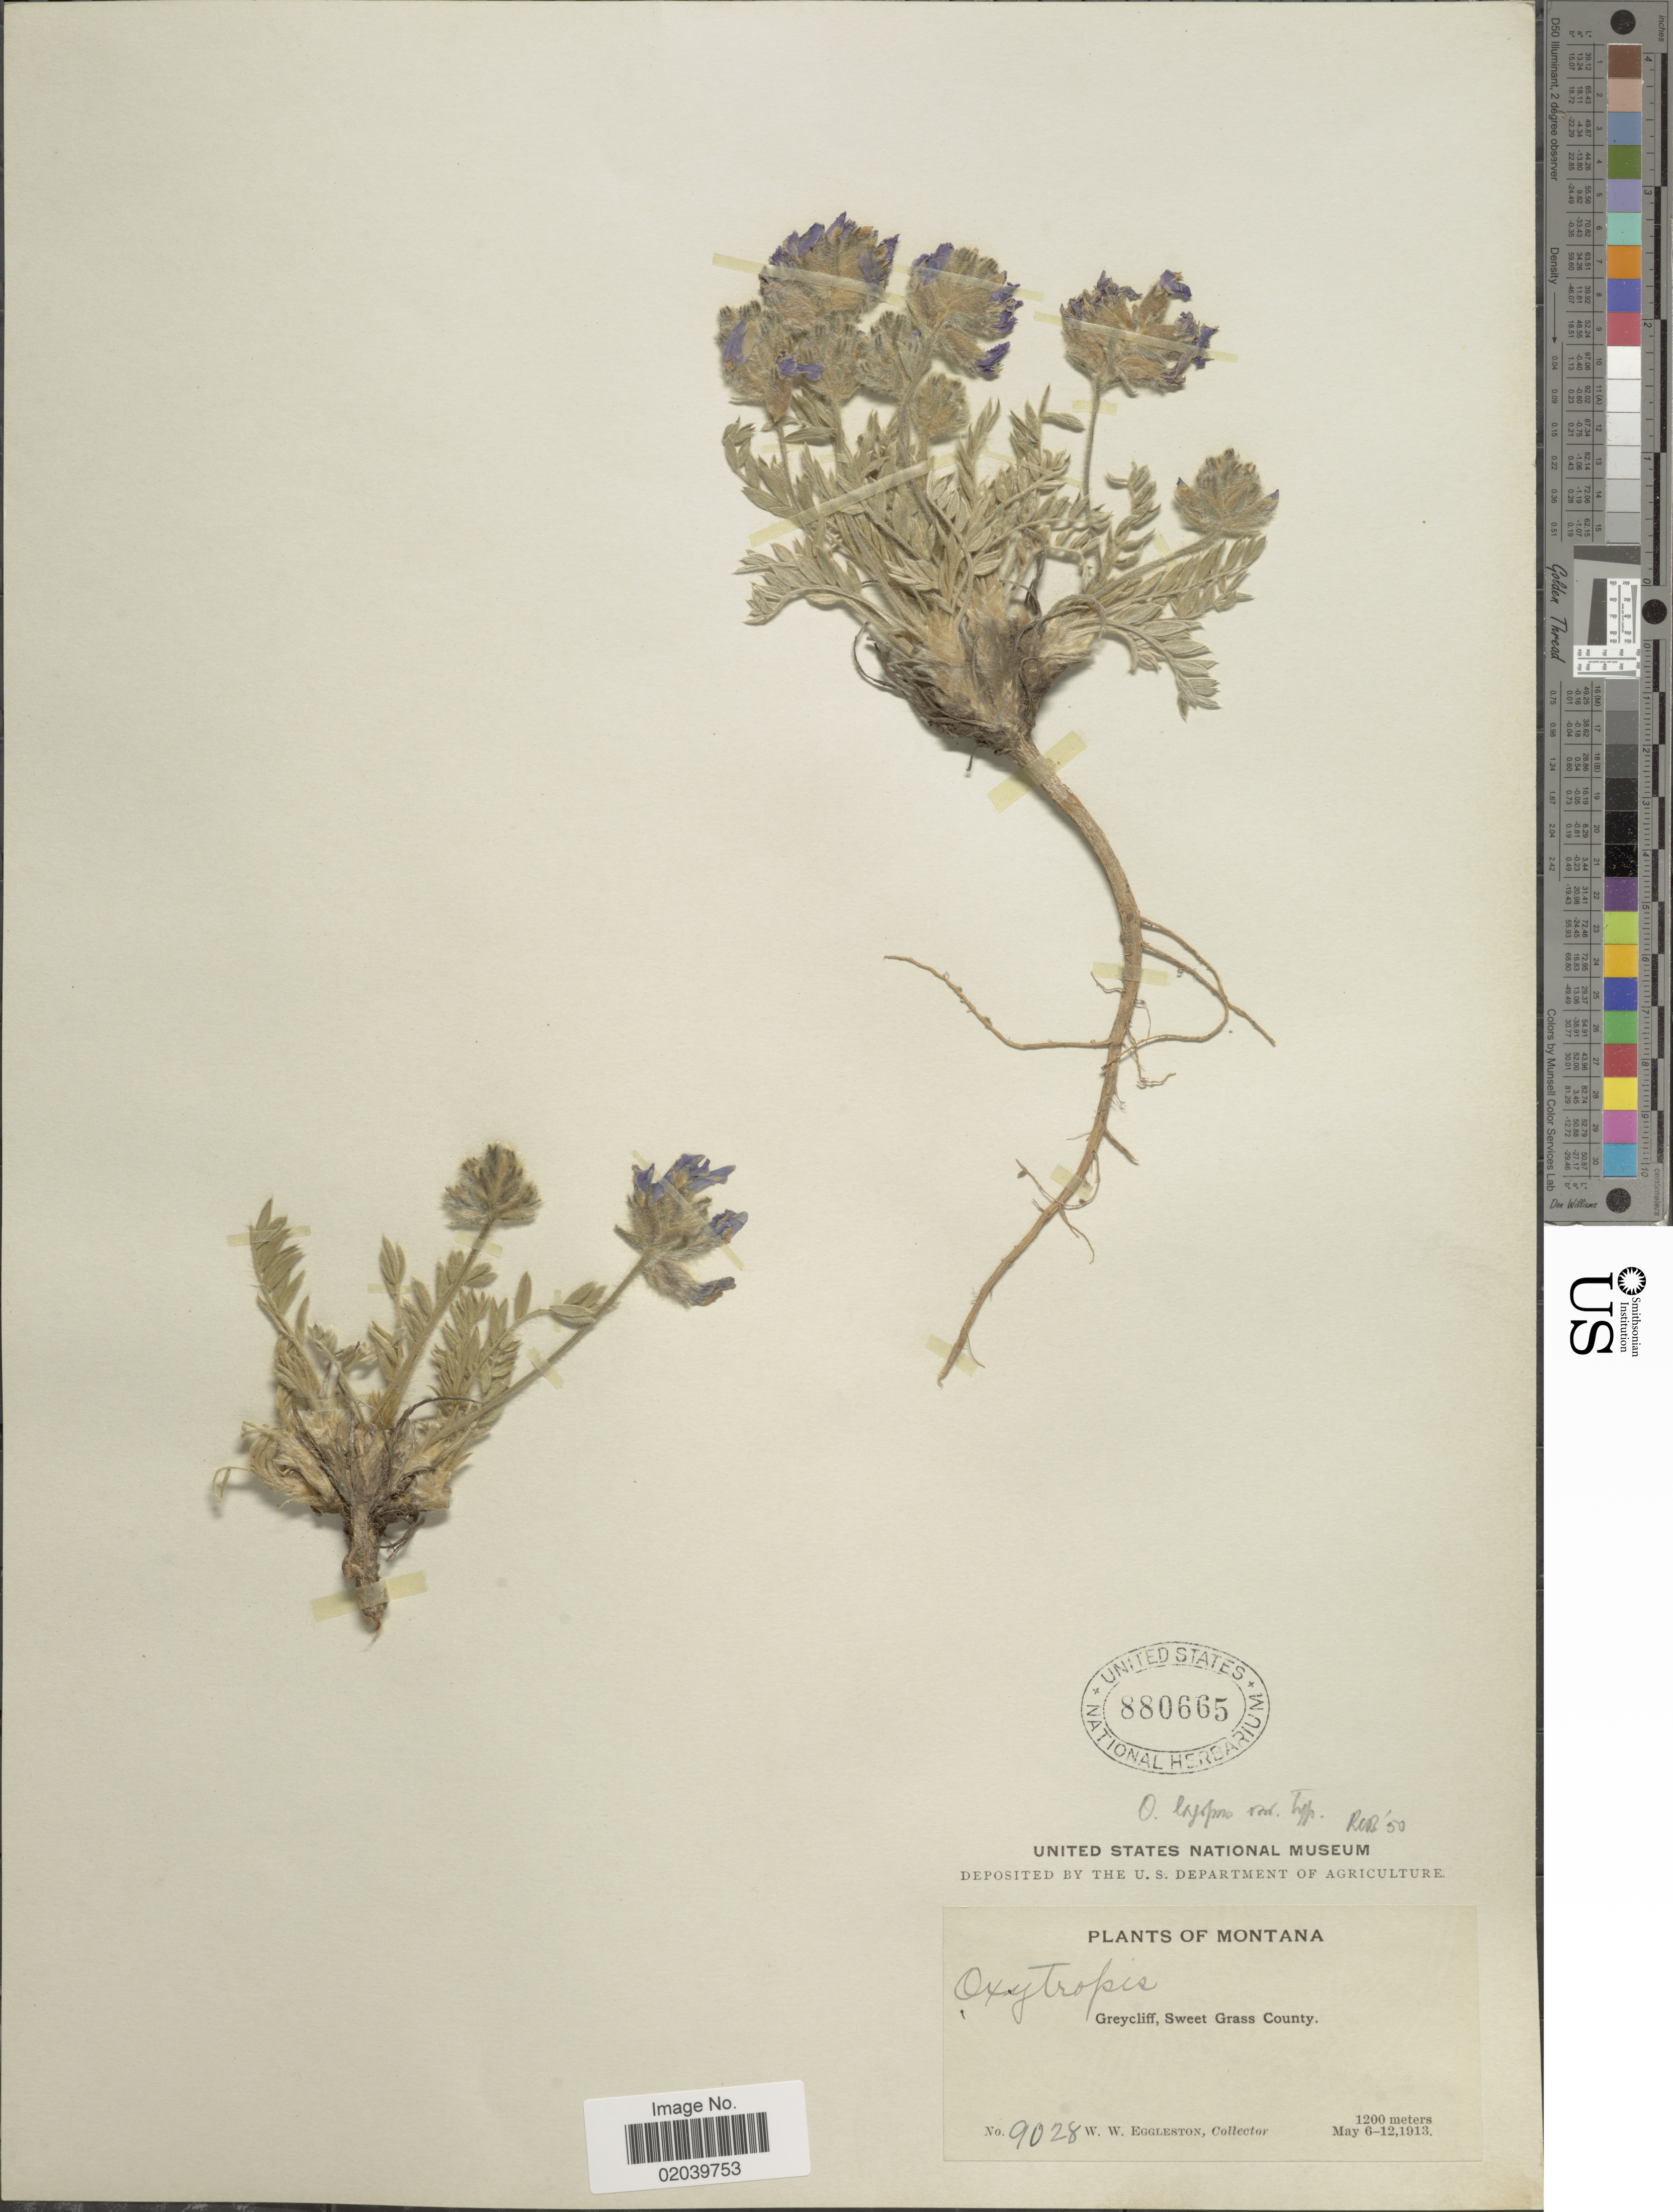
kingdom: Plantae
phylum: Tracheophyta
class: Magnoliopsida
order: Fabales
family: Fabaceae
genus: Oxytropis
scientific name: Oxytropis lagopus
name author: Nutt.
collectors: W. W. Eggleston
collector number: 9028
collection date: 1913-05-06/1913-05-12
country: United States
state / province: Montana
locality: Greycliff, Sweet Grass County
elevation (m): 1200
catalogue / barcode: US 880665